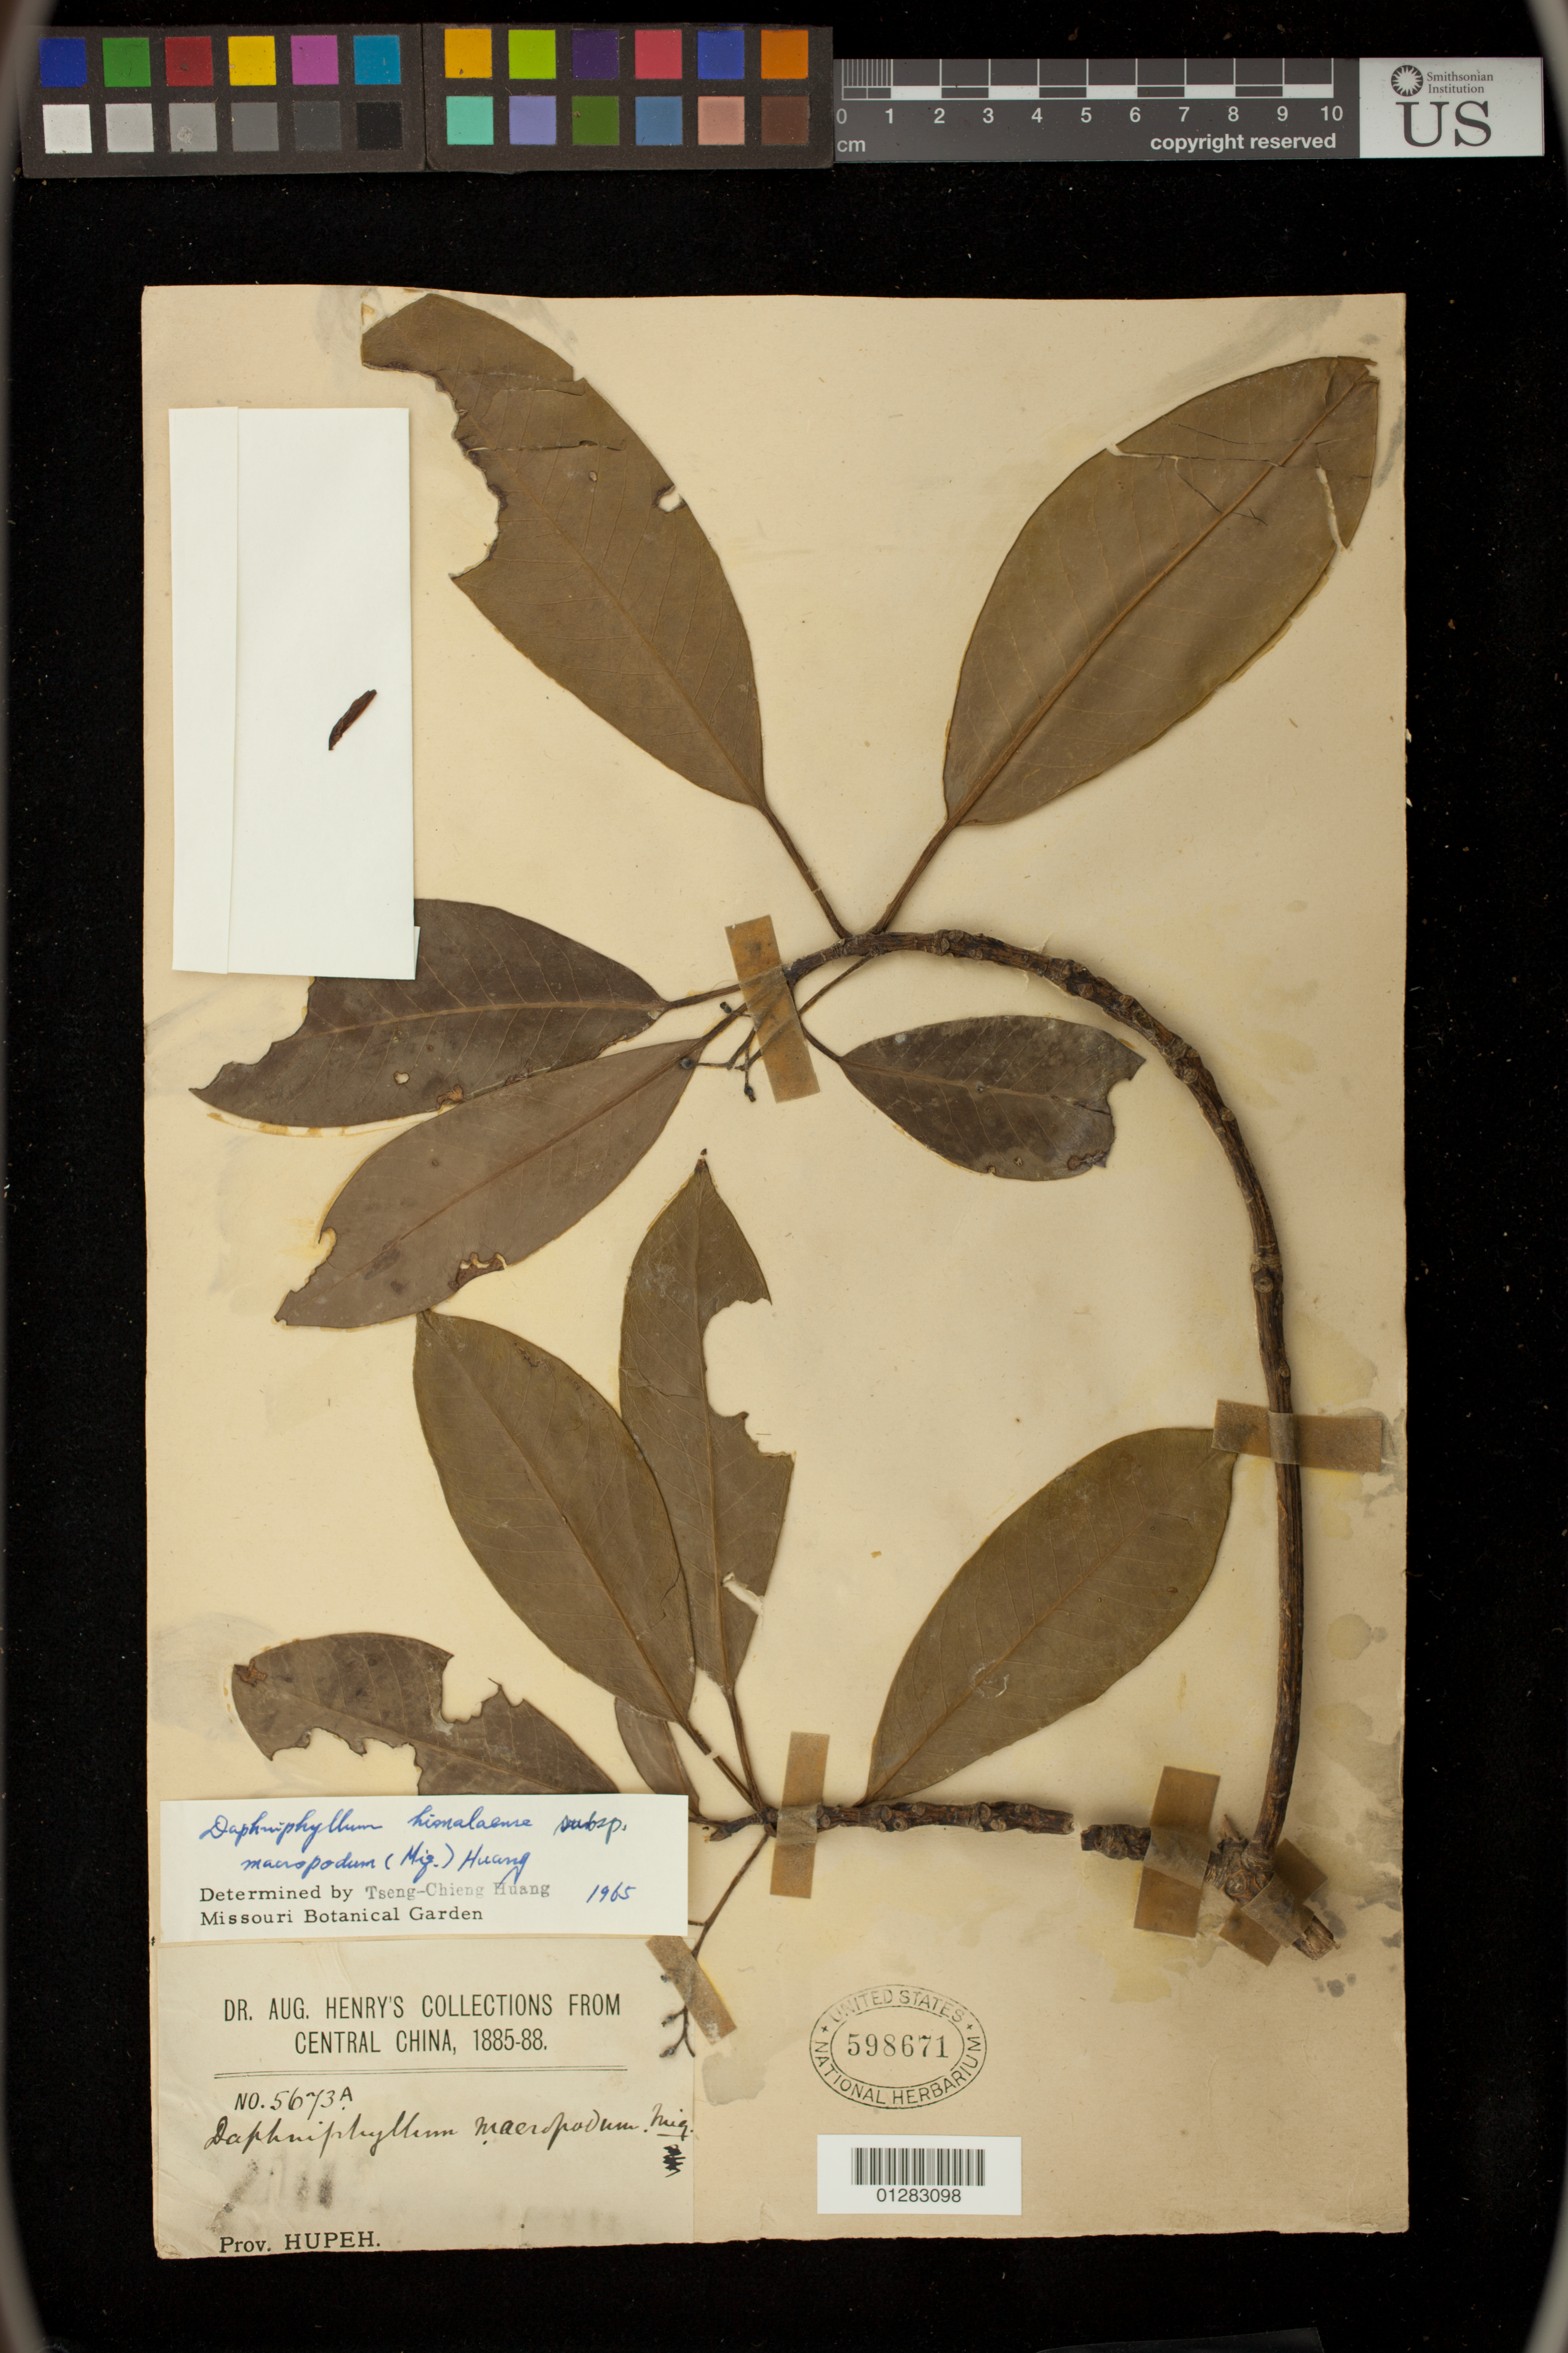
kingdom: Plantae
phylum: Tracheophyta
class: Magnoliopsida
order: Saxifragales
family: Daphniphyllaceae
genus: Daphniphyllum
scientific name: Daphniphyllum himalayense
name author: (Benth.) Müll. Arg.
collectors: A. Henry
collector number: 5673 A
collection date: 1885/1888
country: China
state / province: Hubei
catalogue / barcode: US 598671